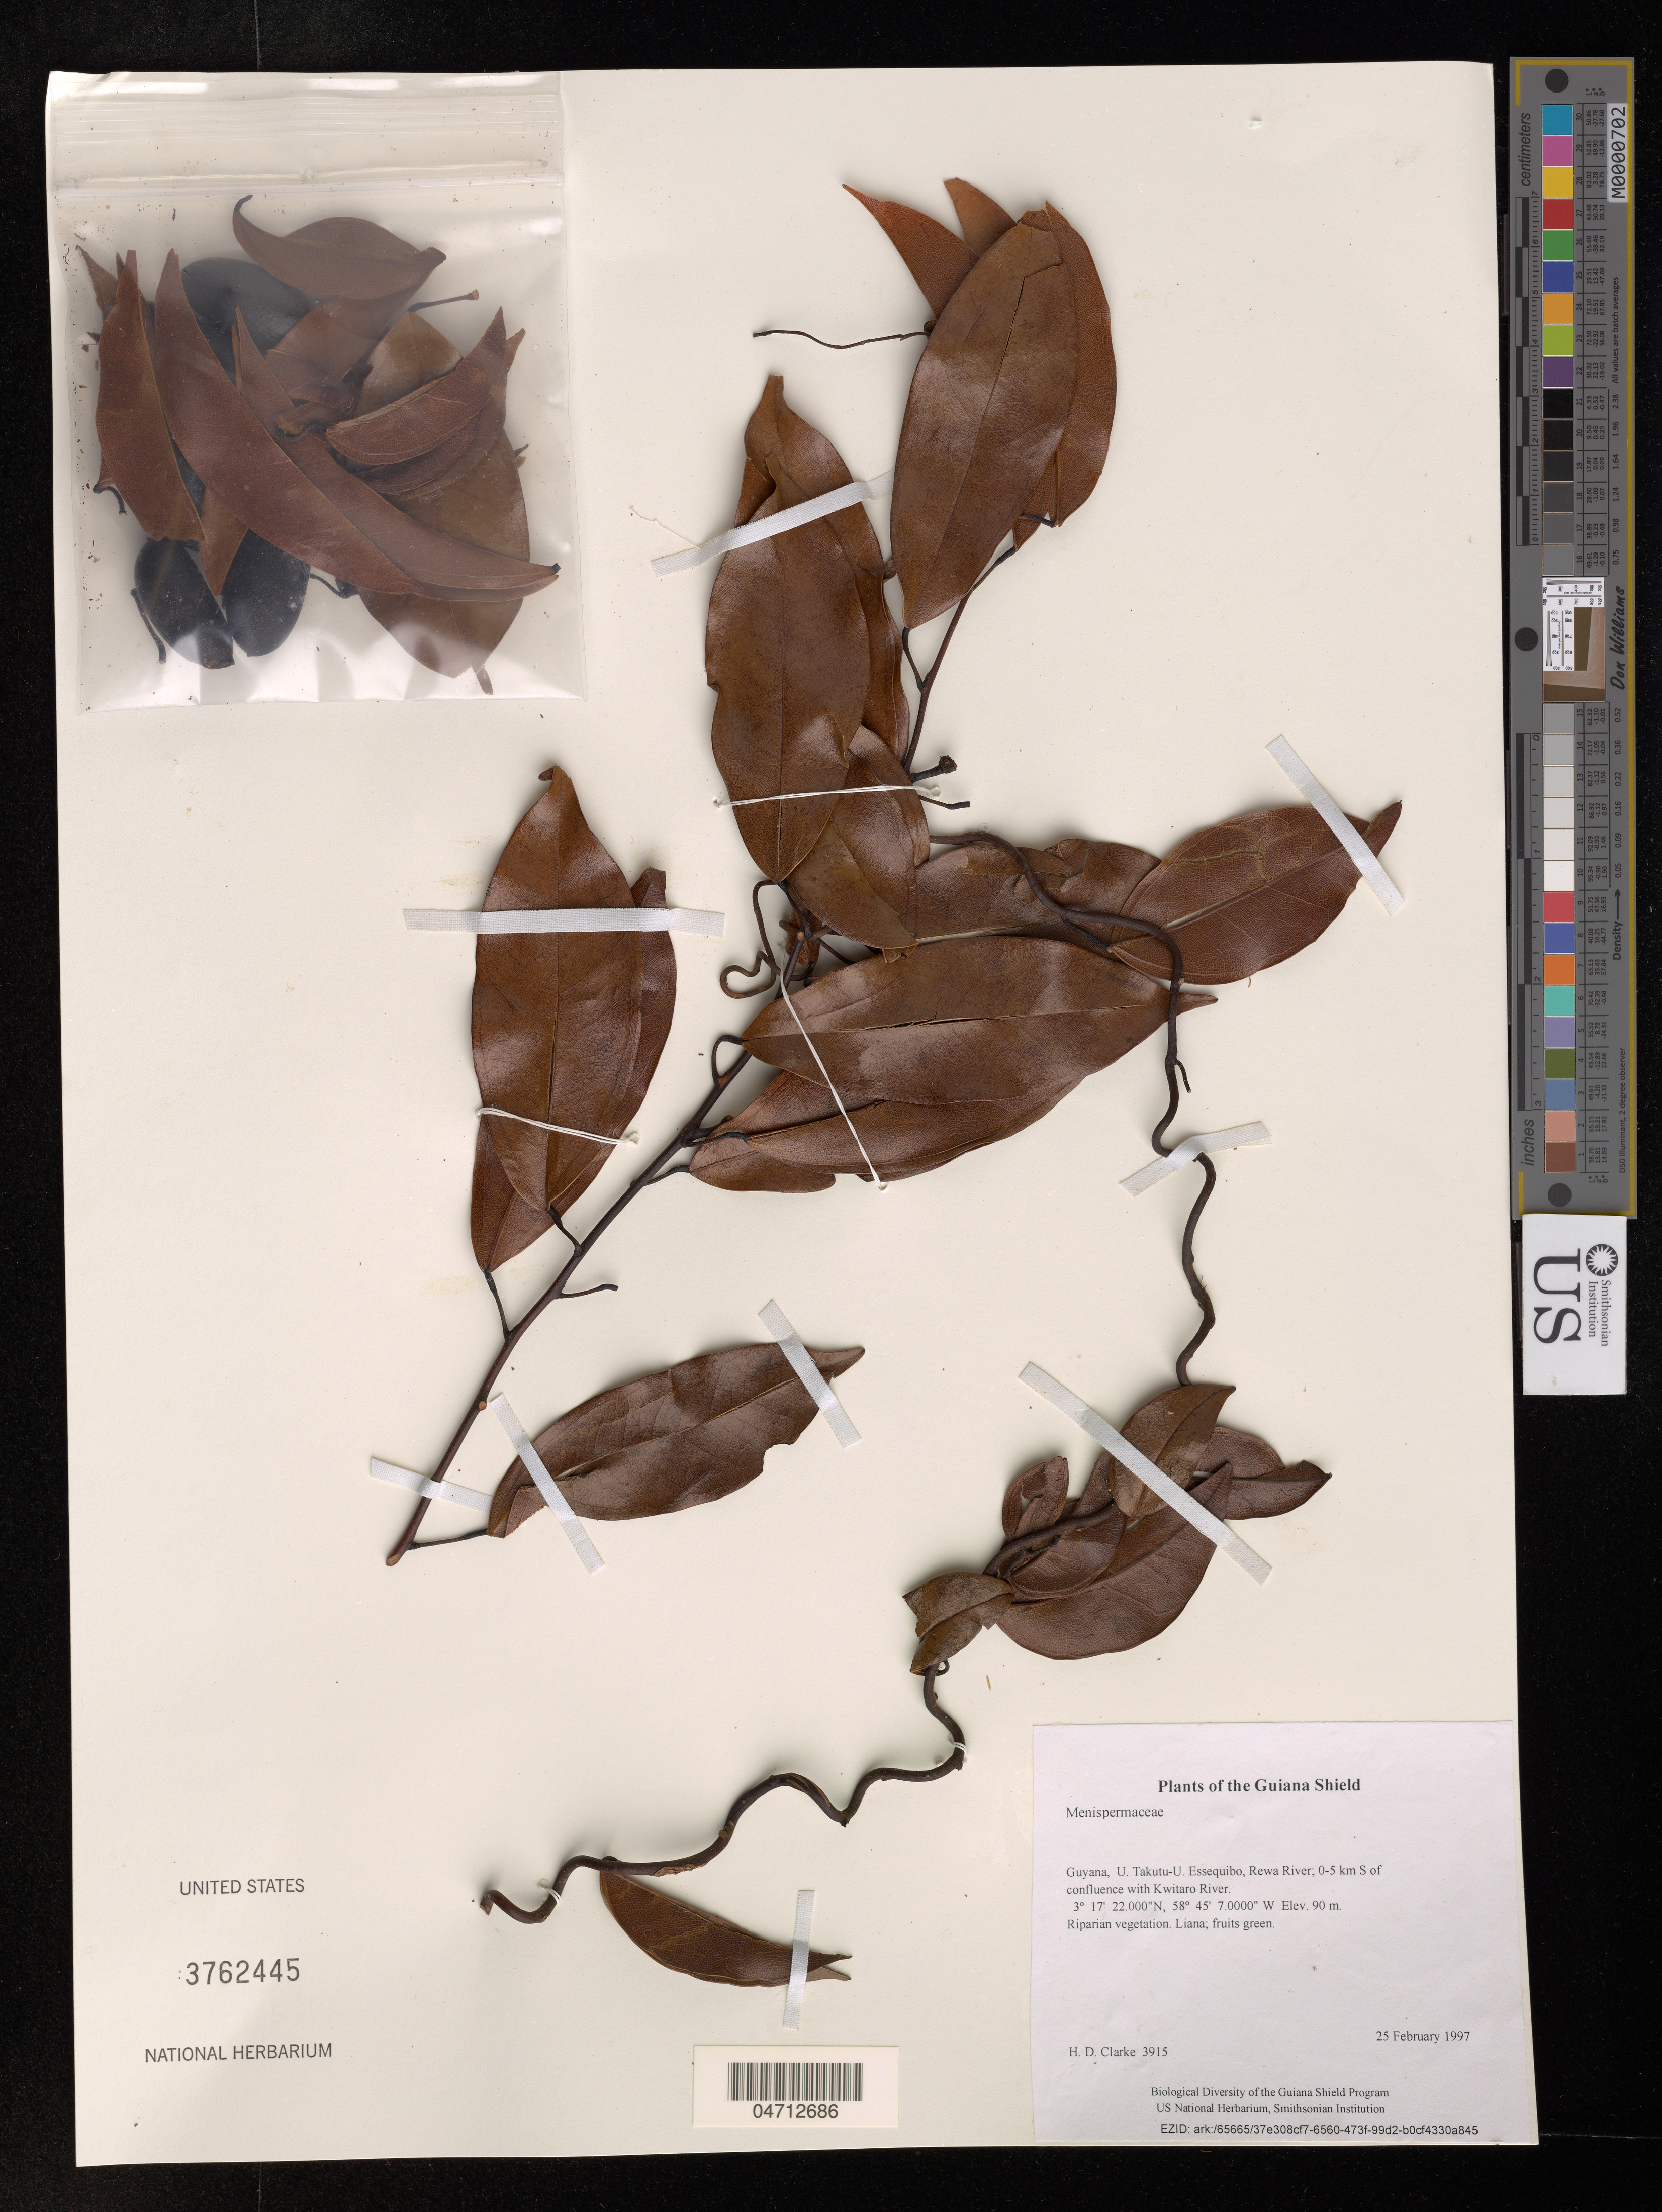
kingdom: Plantae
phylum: Tracheophyta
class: Magnoliopsida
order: Ranunculales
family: Menispermaceae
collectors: H. D. Clarke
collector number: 3915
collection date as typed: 25 February 1997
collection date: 1997-02-25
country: Guyana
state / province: U. Takutu-U. Essequibo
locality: Rewa River; 0-5 km S of confluence with Kwitaro River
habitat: Riparian vegetation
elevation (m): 90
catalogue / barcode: US 3762445